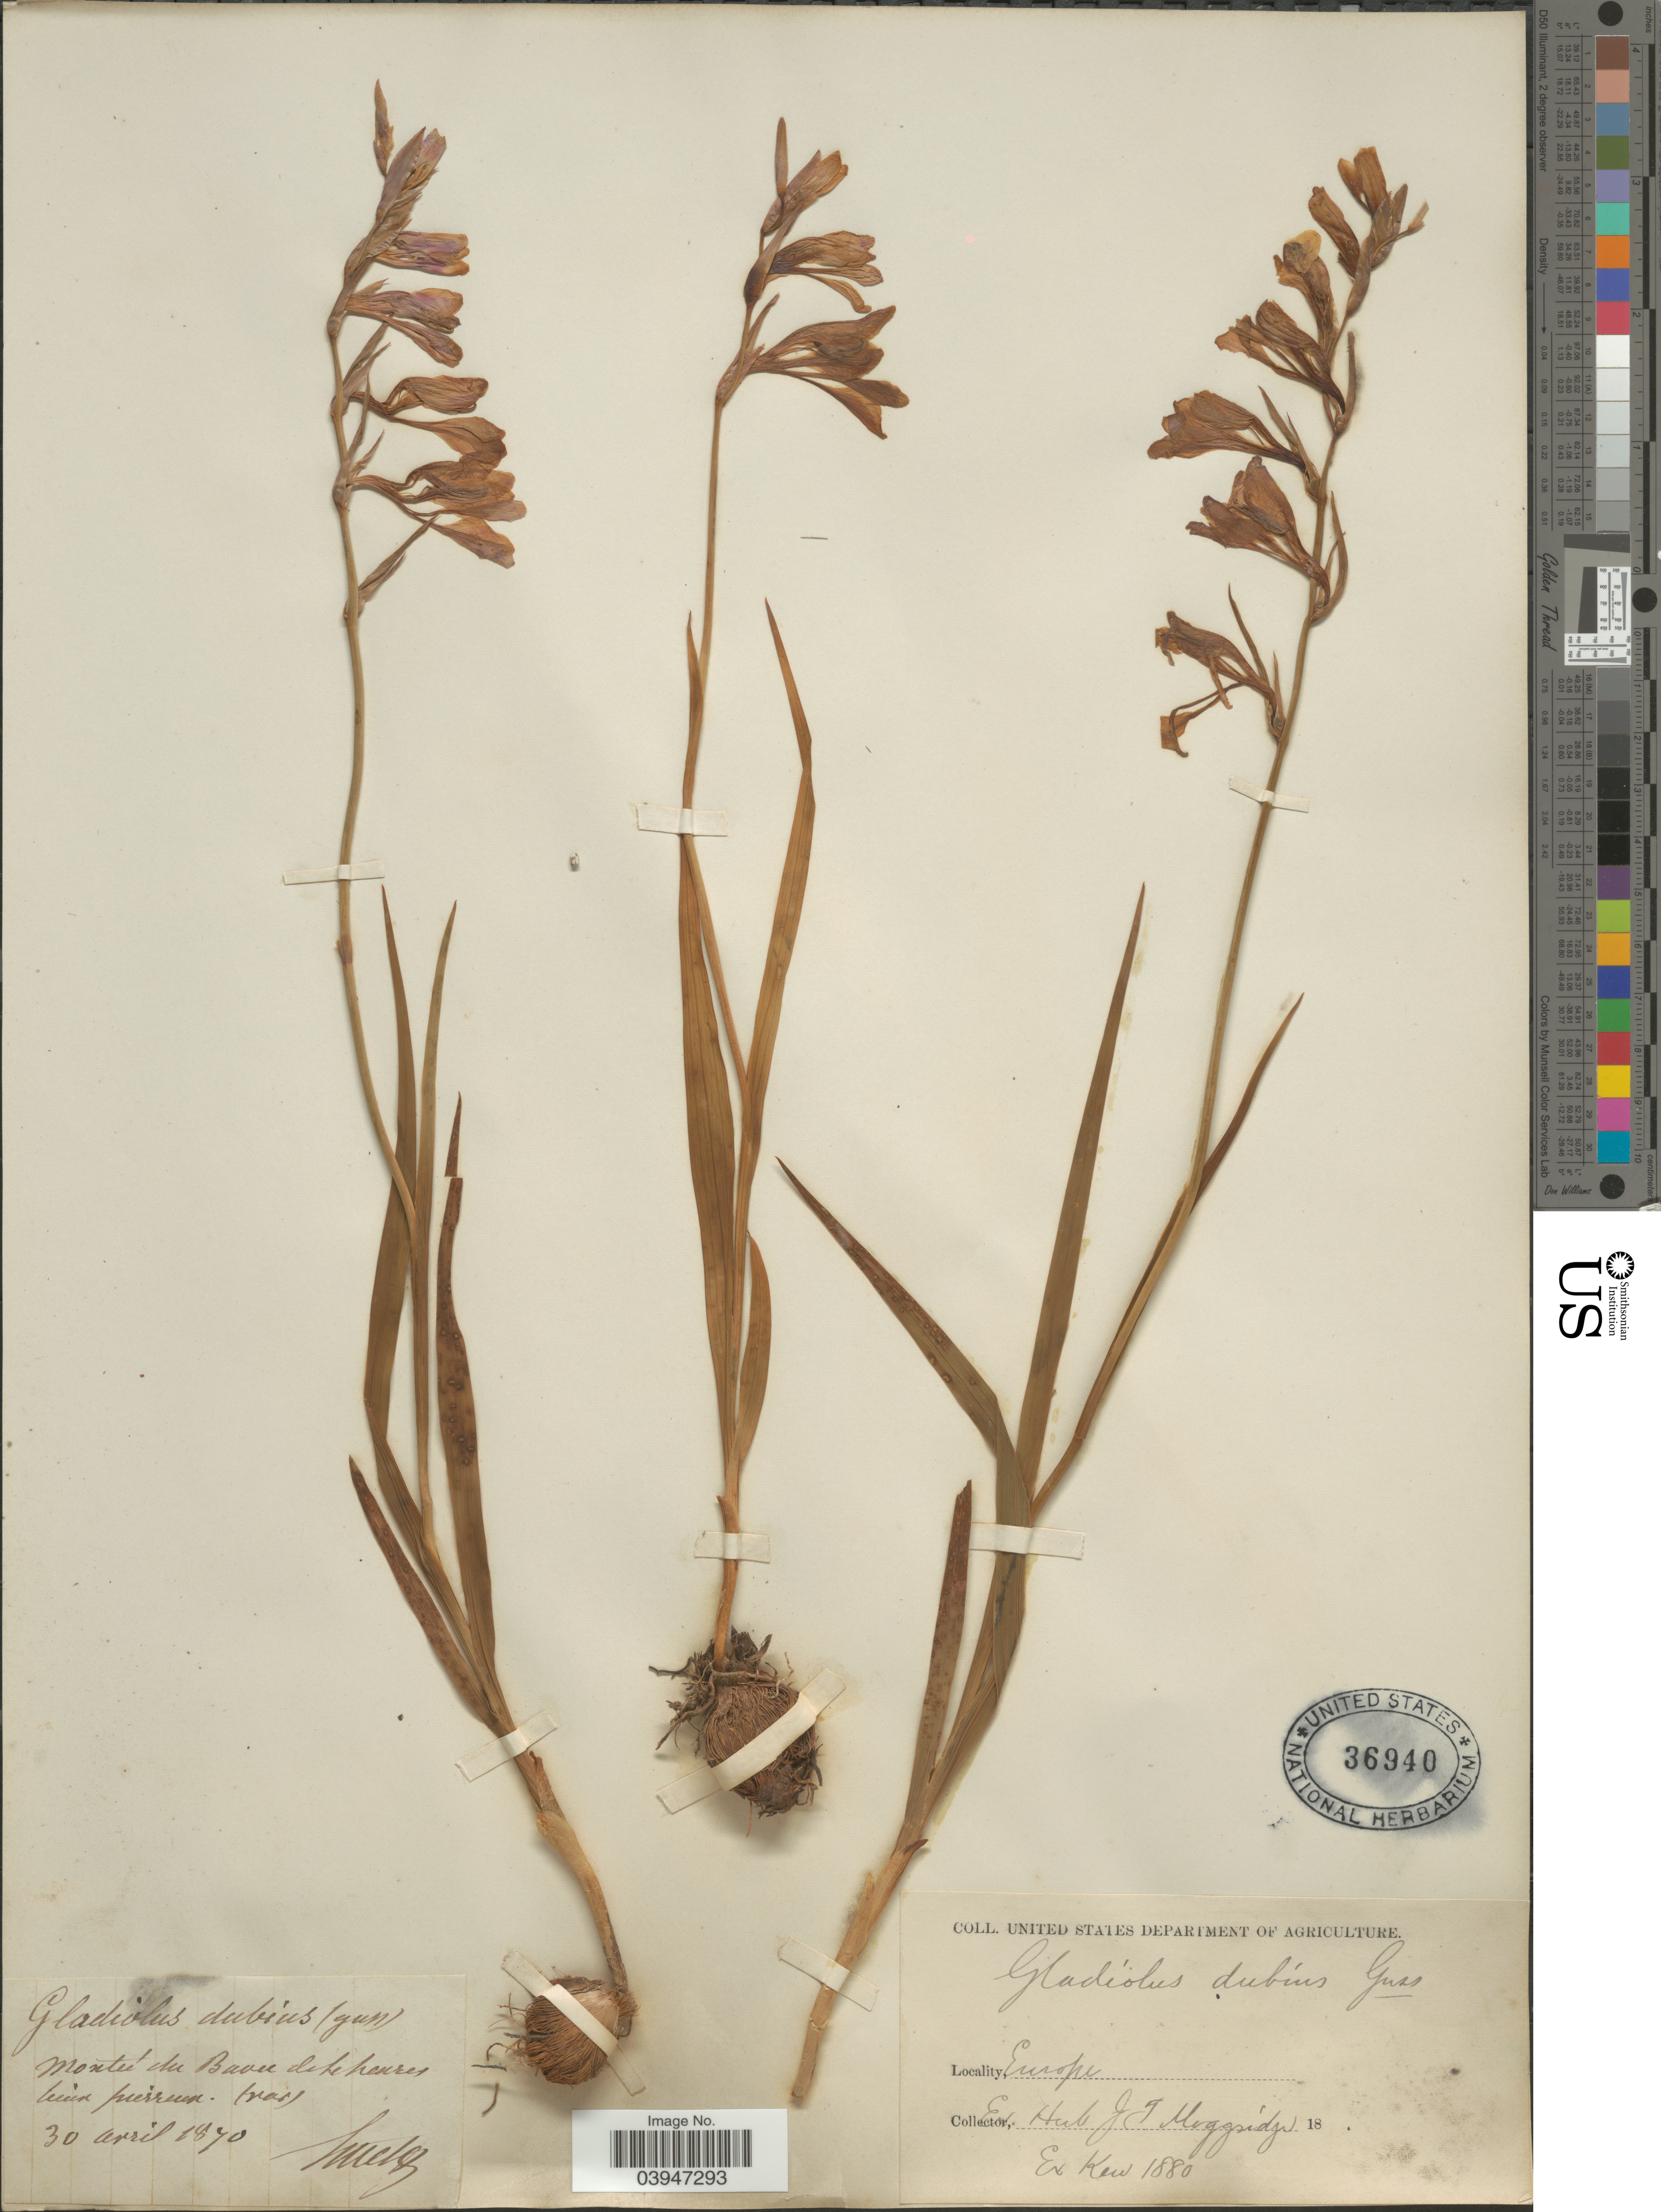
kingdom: Plantae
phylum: Tracheophyta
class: Liliopsida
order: Asparagales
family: Iridaceae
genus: Gladiolus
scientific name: Gladiolus dubius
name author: Gussone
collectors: Huetz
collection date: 1870-04-30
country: France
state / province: Provence-Alpes-Côte d'Azur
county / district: Var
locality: Europe. Monteé du Bavée de Le henres lieux pierreux. (var).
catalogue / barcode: US 36940